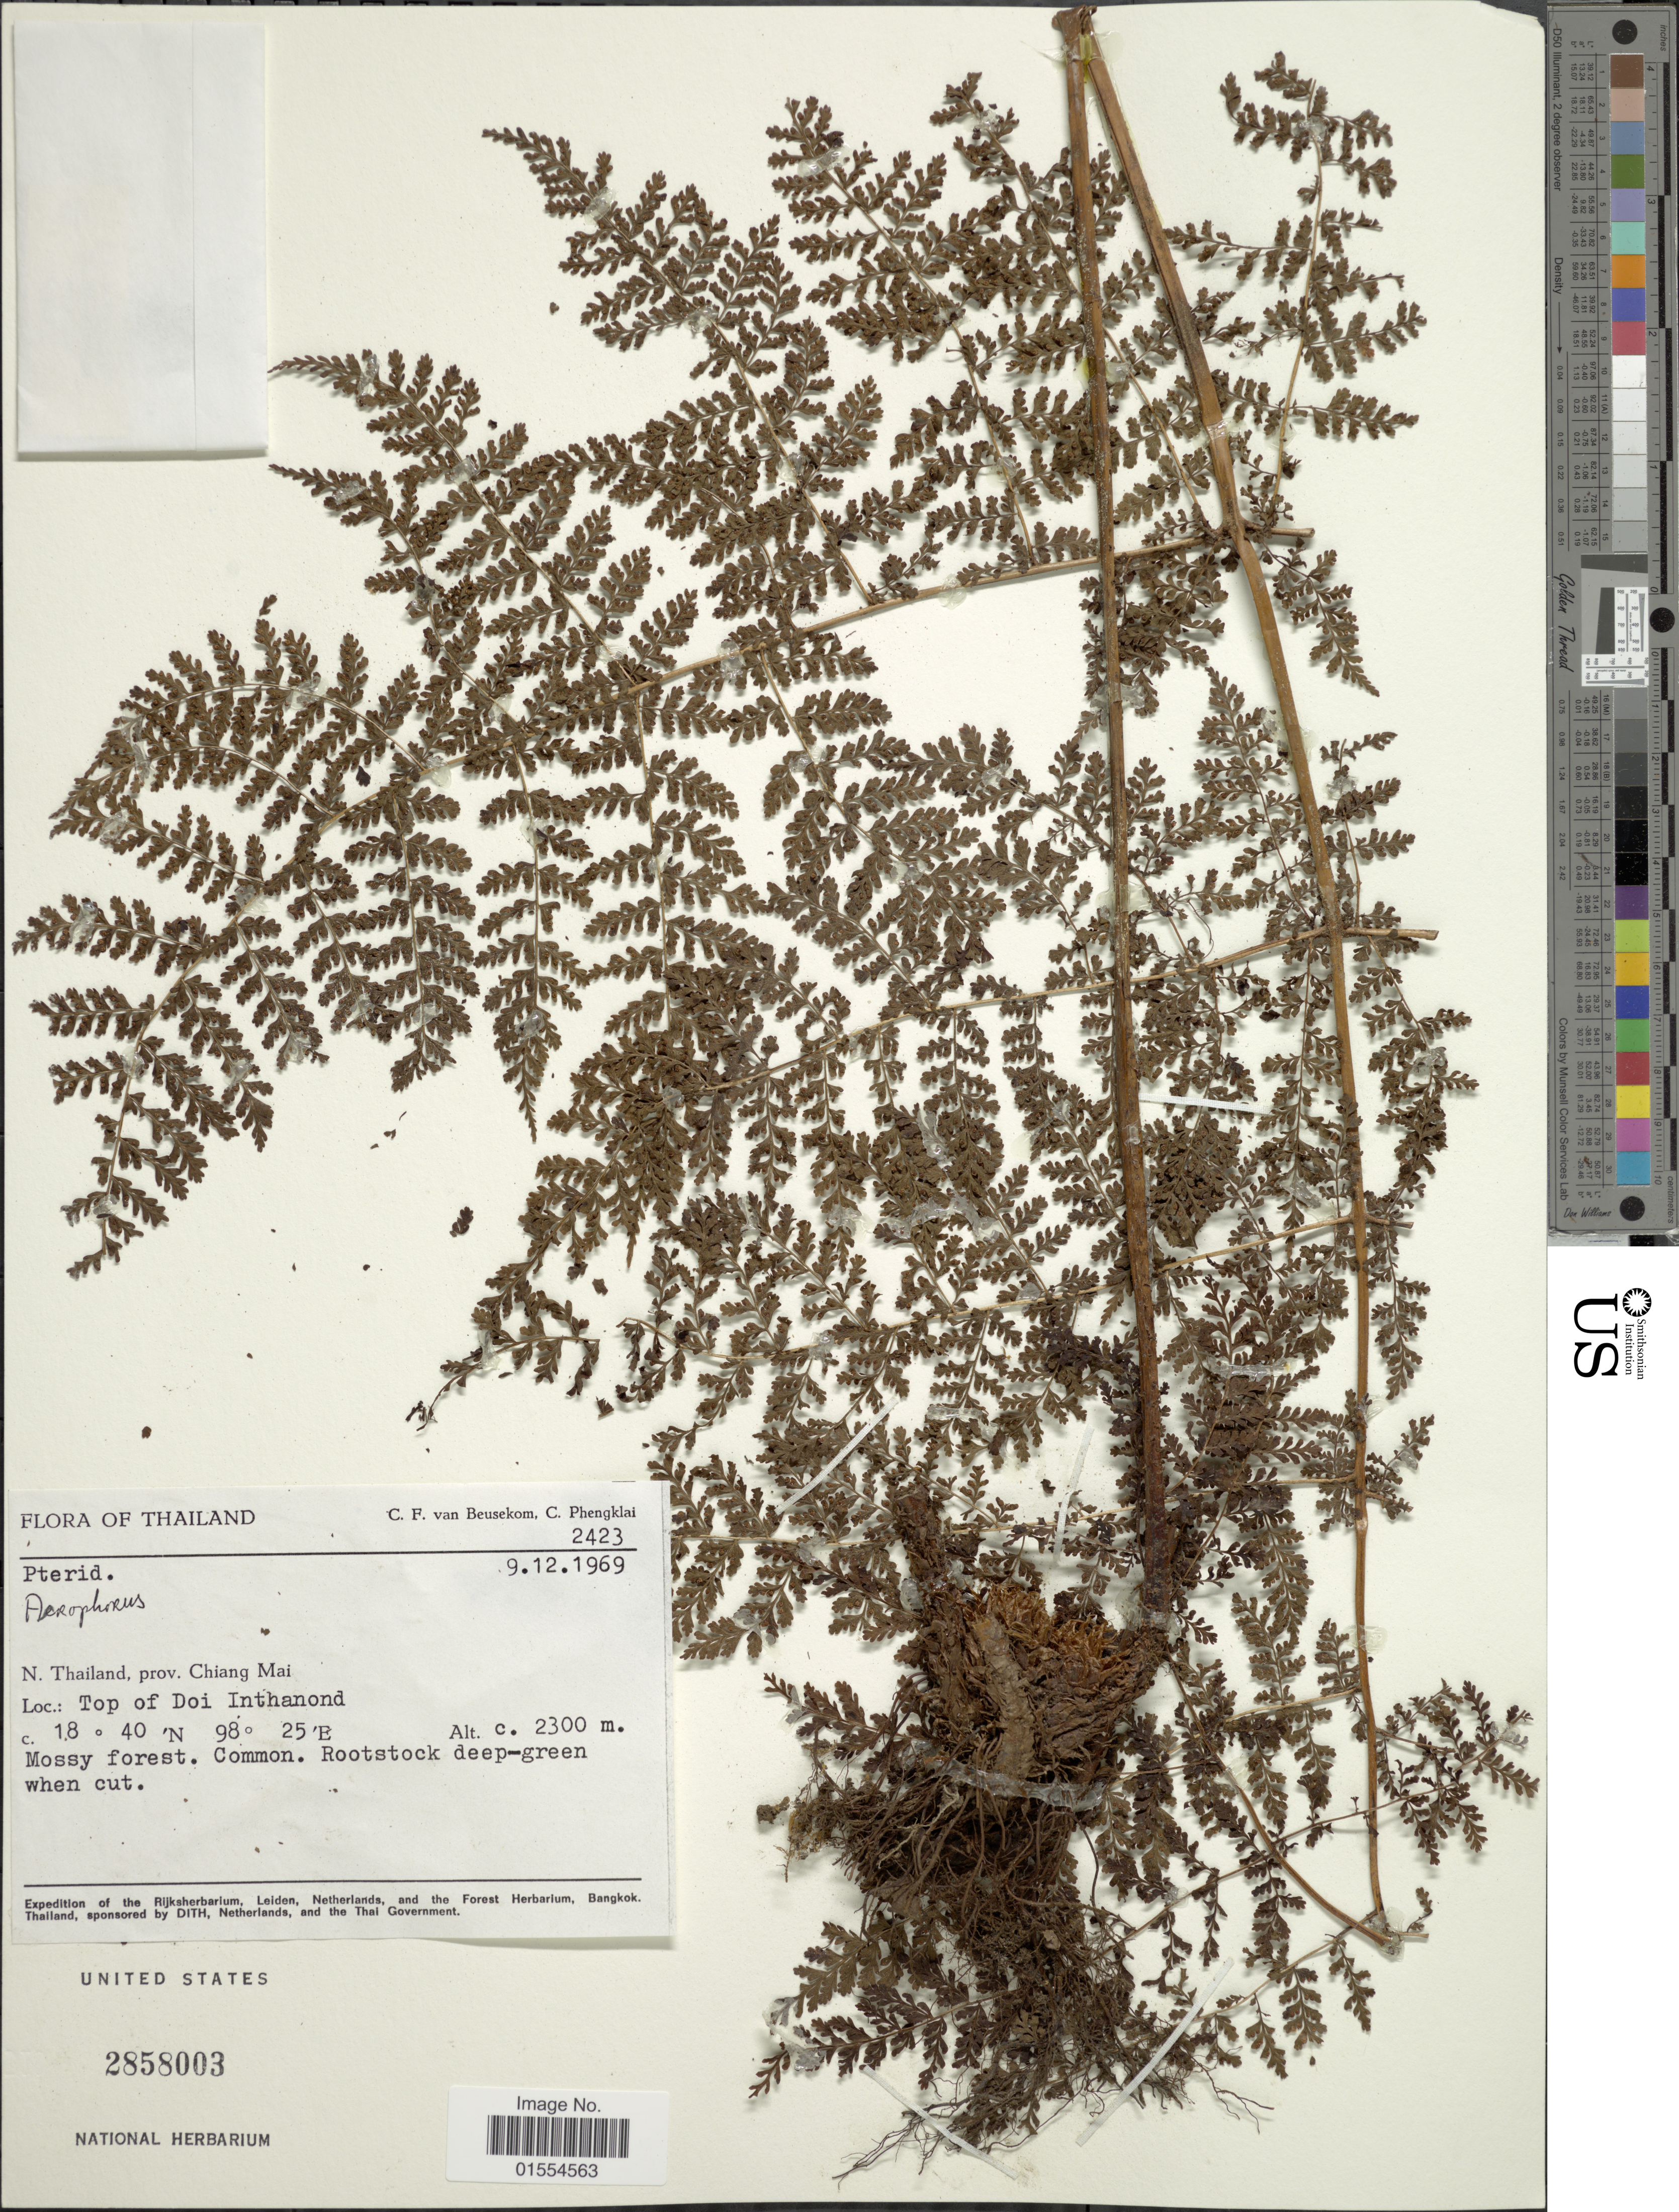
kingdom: Plantae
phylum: Tracheophyta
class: Polypodiopsida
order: Polypodiales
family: Dryopteridaceae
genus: Dryopteris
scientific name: Dryopteris nodosa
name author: (C. Presl) Li Bing Zhang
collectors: C. van Beusecom & C. Phengklai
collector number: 2423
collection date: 1969-12-09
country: Thailand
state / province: Chiang Mai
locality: N. Thailand, prov. Chiang Mai, Top of Doi Inthanond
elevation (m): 2300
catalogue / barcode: US 2858003